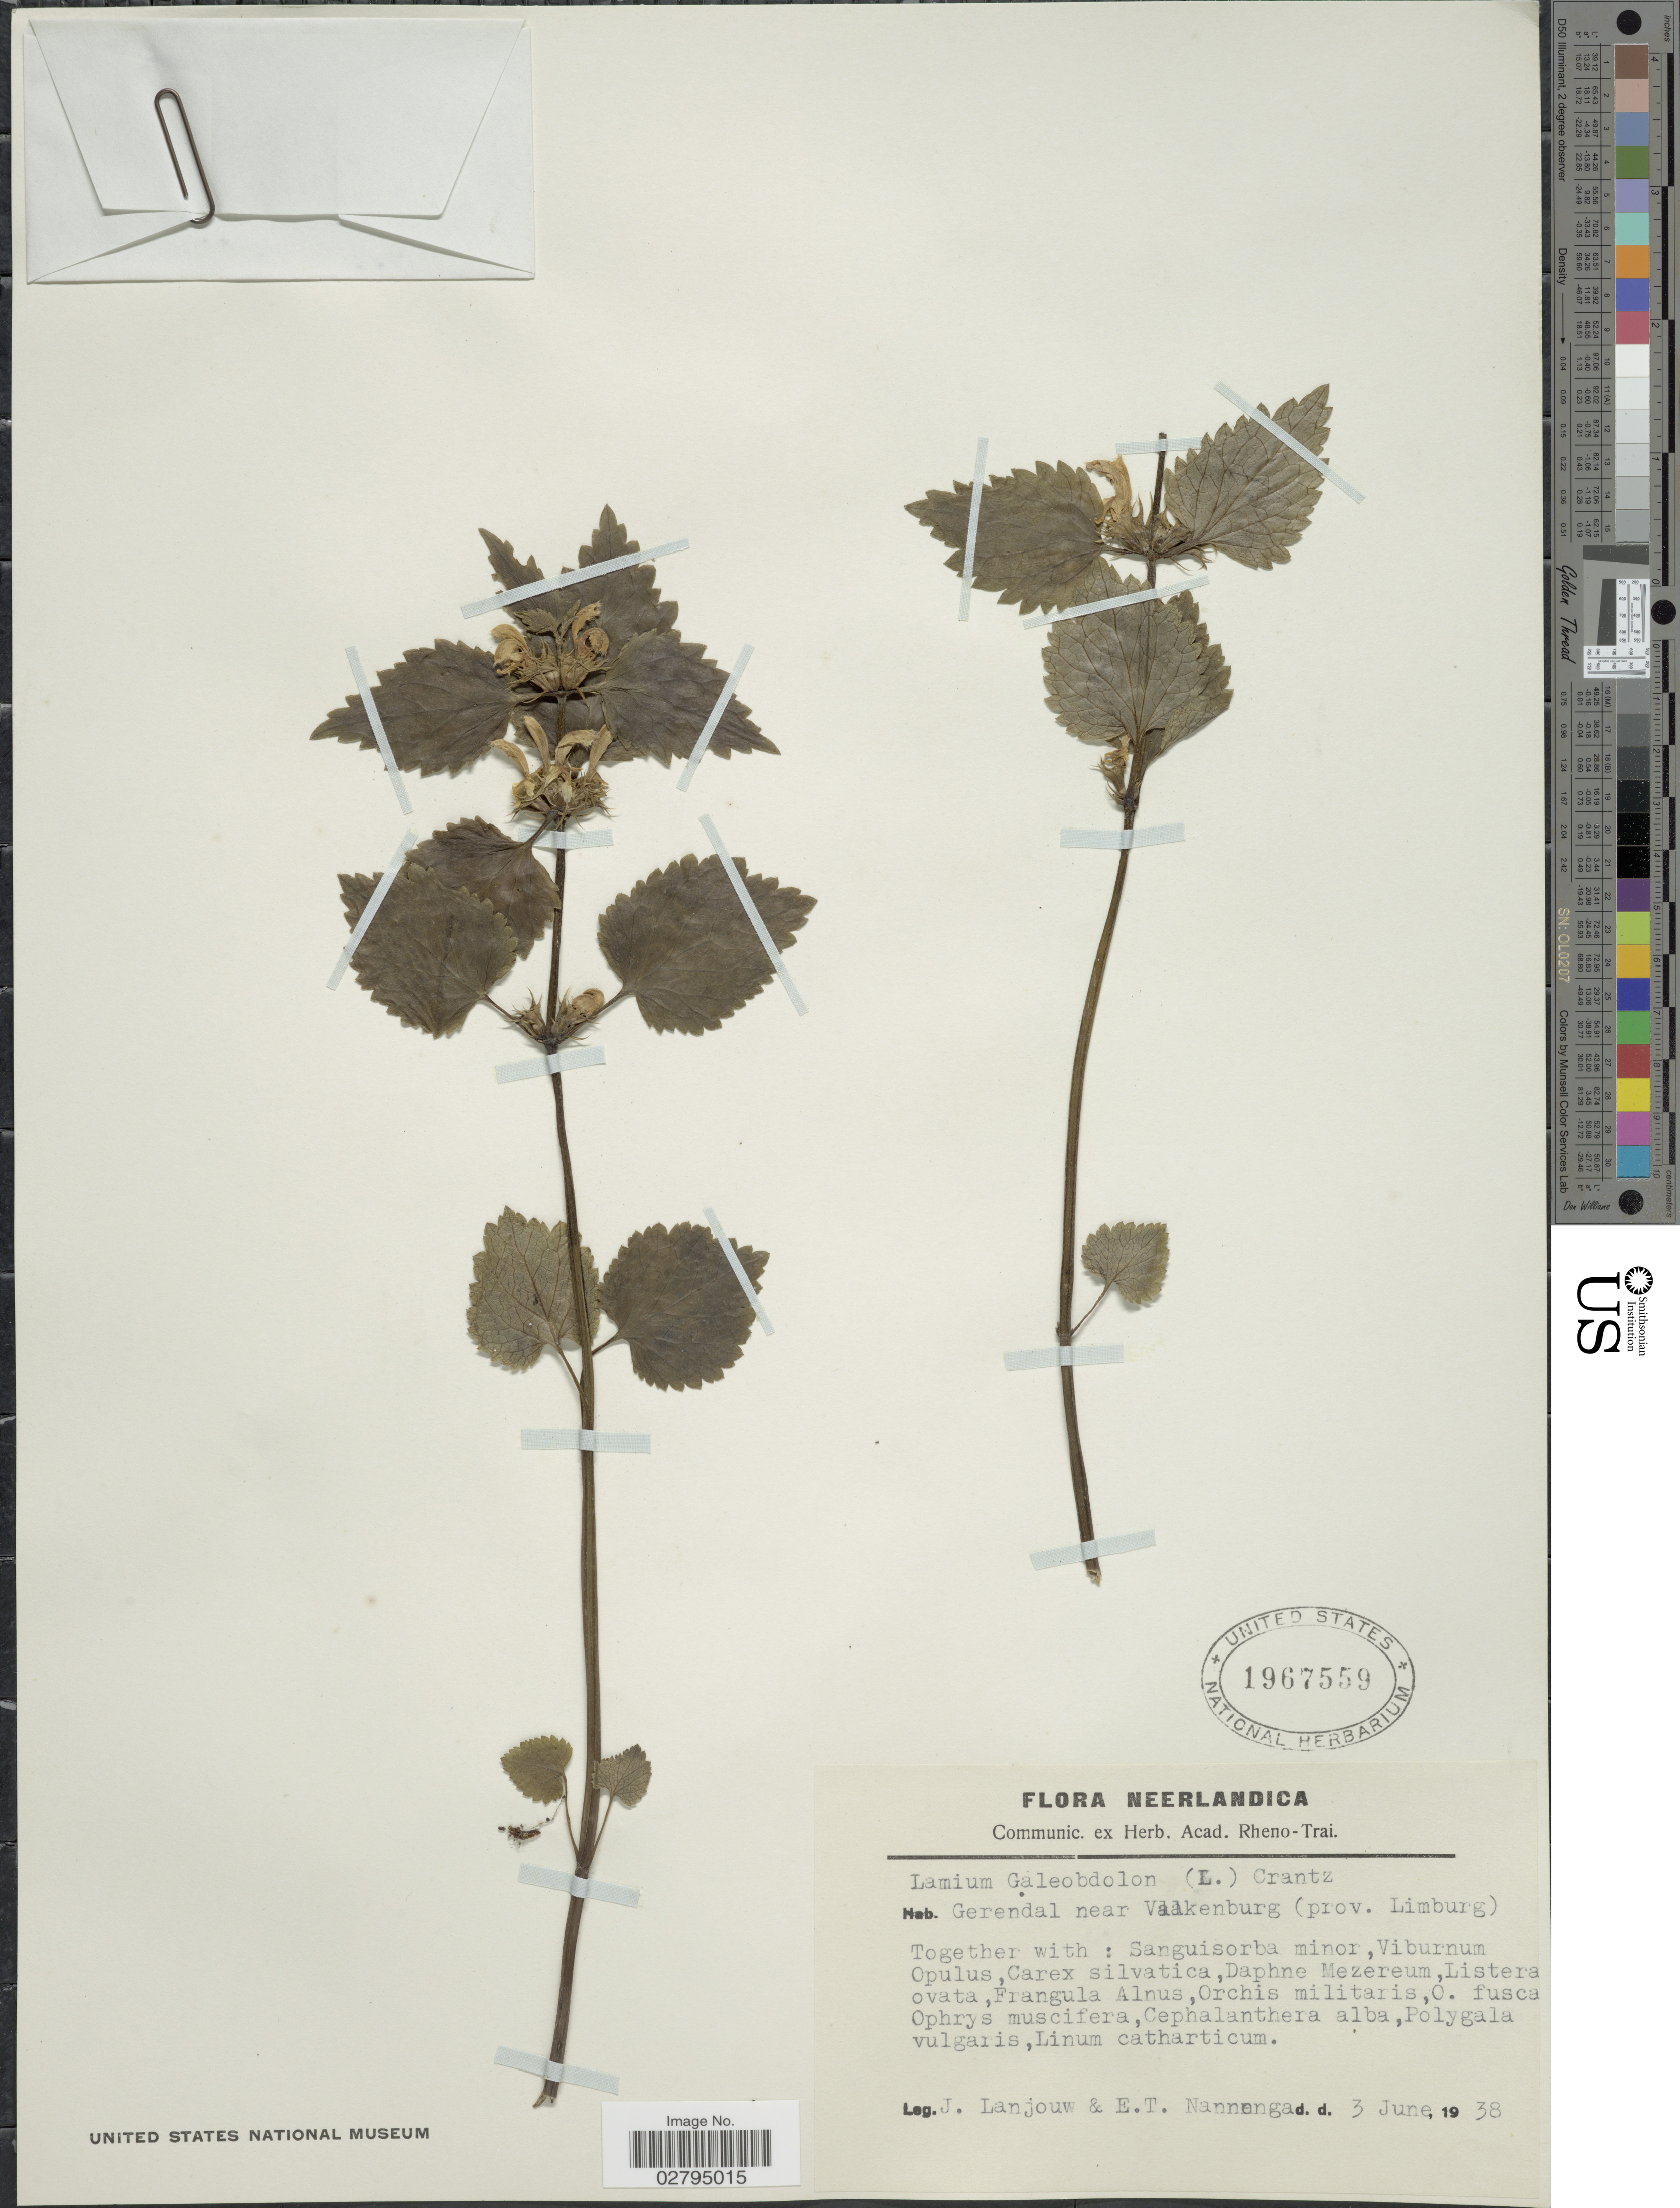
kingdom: Plantae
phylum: Tracheophyta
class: Magnoliopsida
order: Lamiales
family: Lamiaceae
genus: Lamium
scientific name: Lamium galeobdolon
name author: (L.) L.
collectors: J. Lanjouw & E. Nannenga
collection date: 1938-06-03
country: Netherlands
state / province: Limburg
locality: Gerendal near Vaakenburg (prov. Limburg).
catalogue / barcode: US 1967559